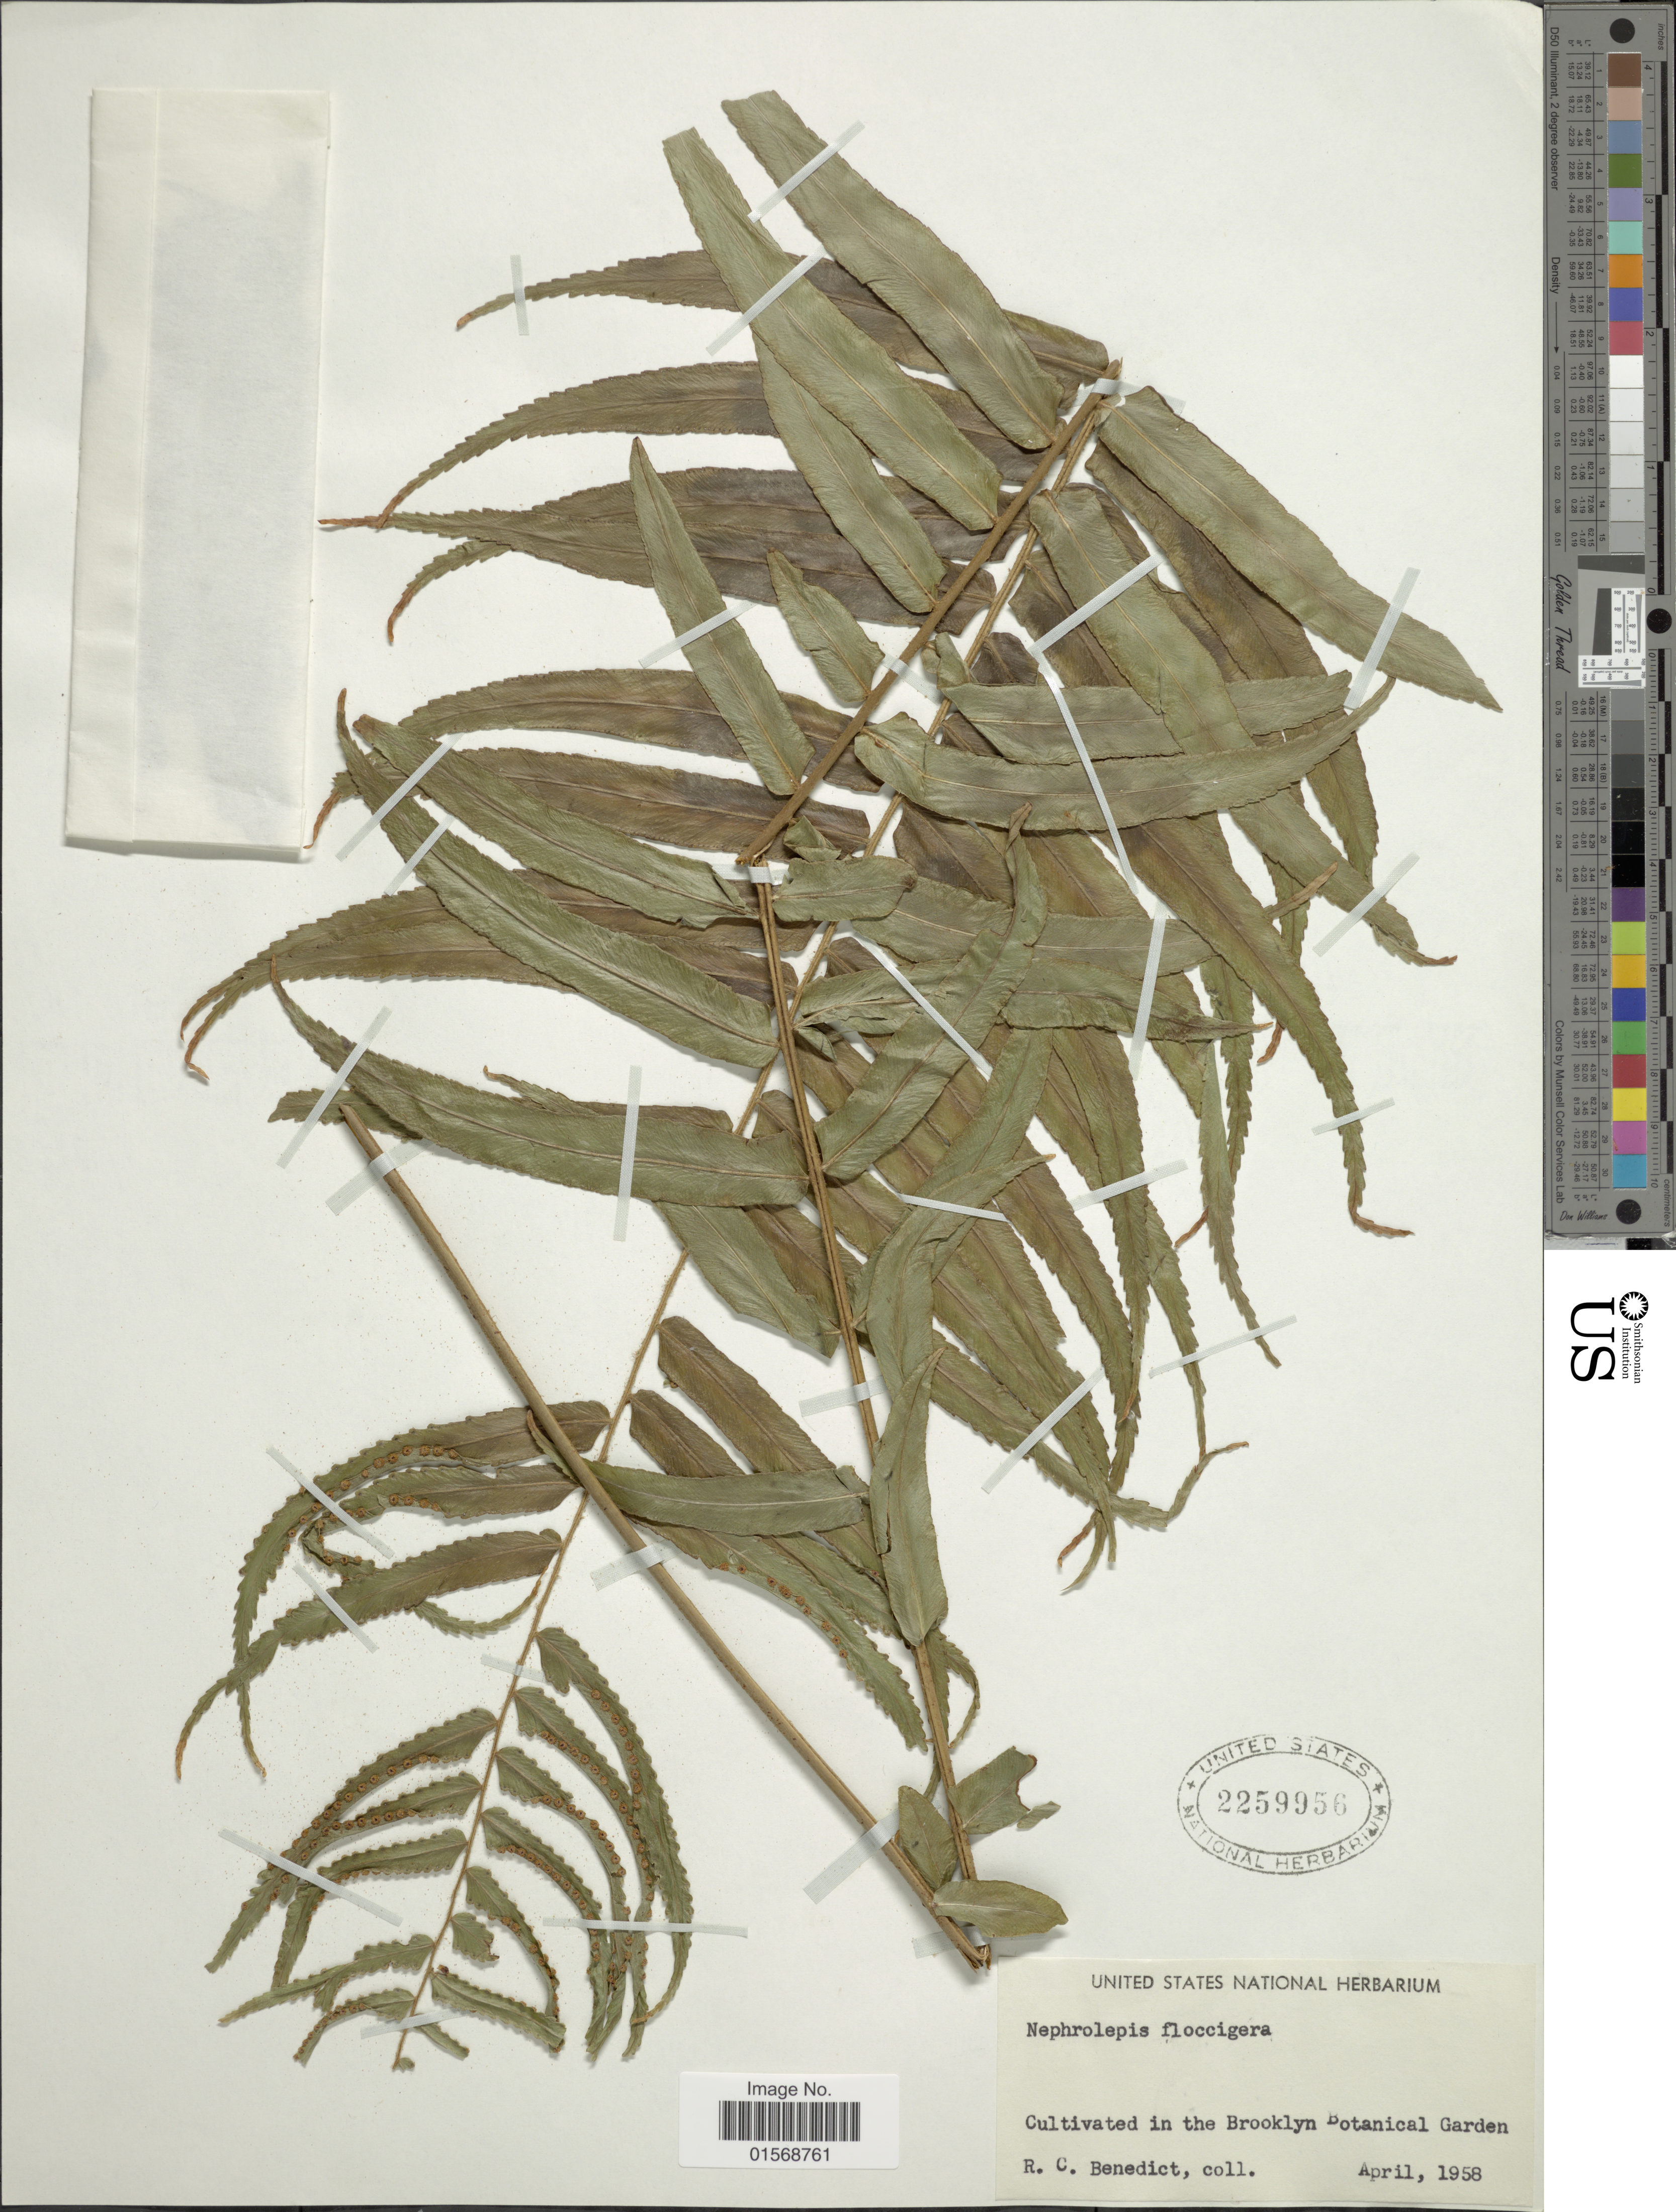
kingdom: Plantae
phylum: Tracheophyta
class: Polypodiopsida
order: Polypodiales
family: Nephrolepidaceae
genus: Nephrolepis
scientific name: Nephrolepis floccigera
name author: (Blume) T. Moore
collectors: R. C. Benedict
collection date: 1958-04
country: United States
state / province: New York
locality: Brooklyn Botanical Garden.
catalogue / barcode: US 2259956